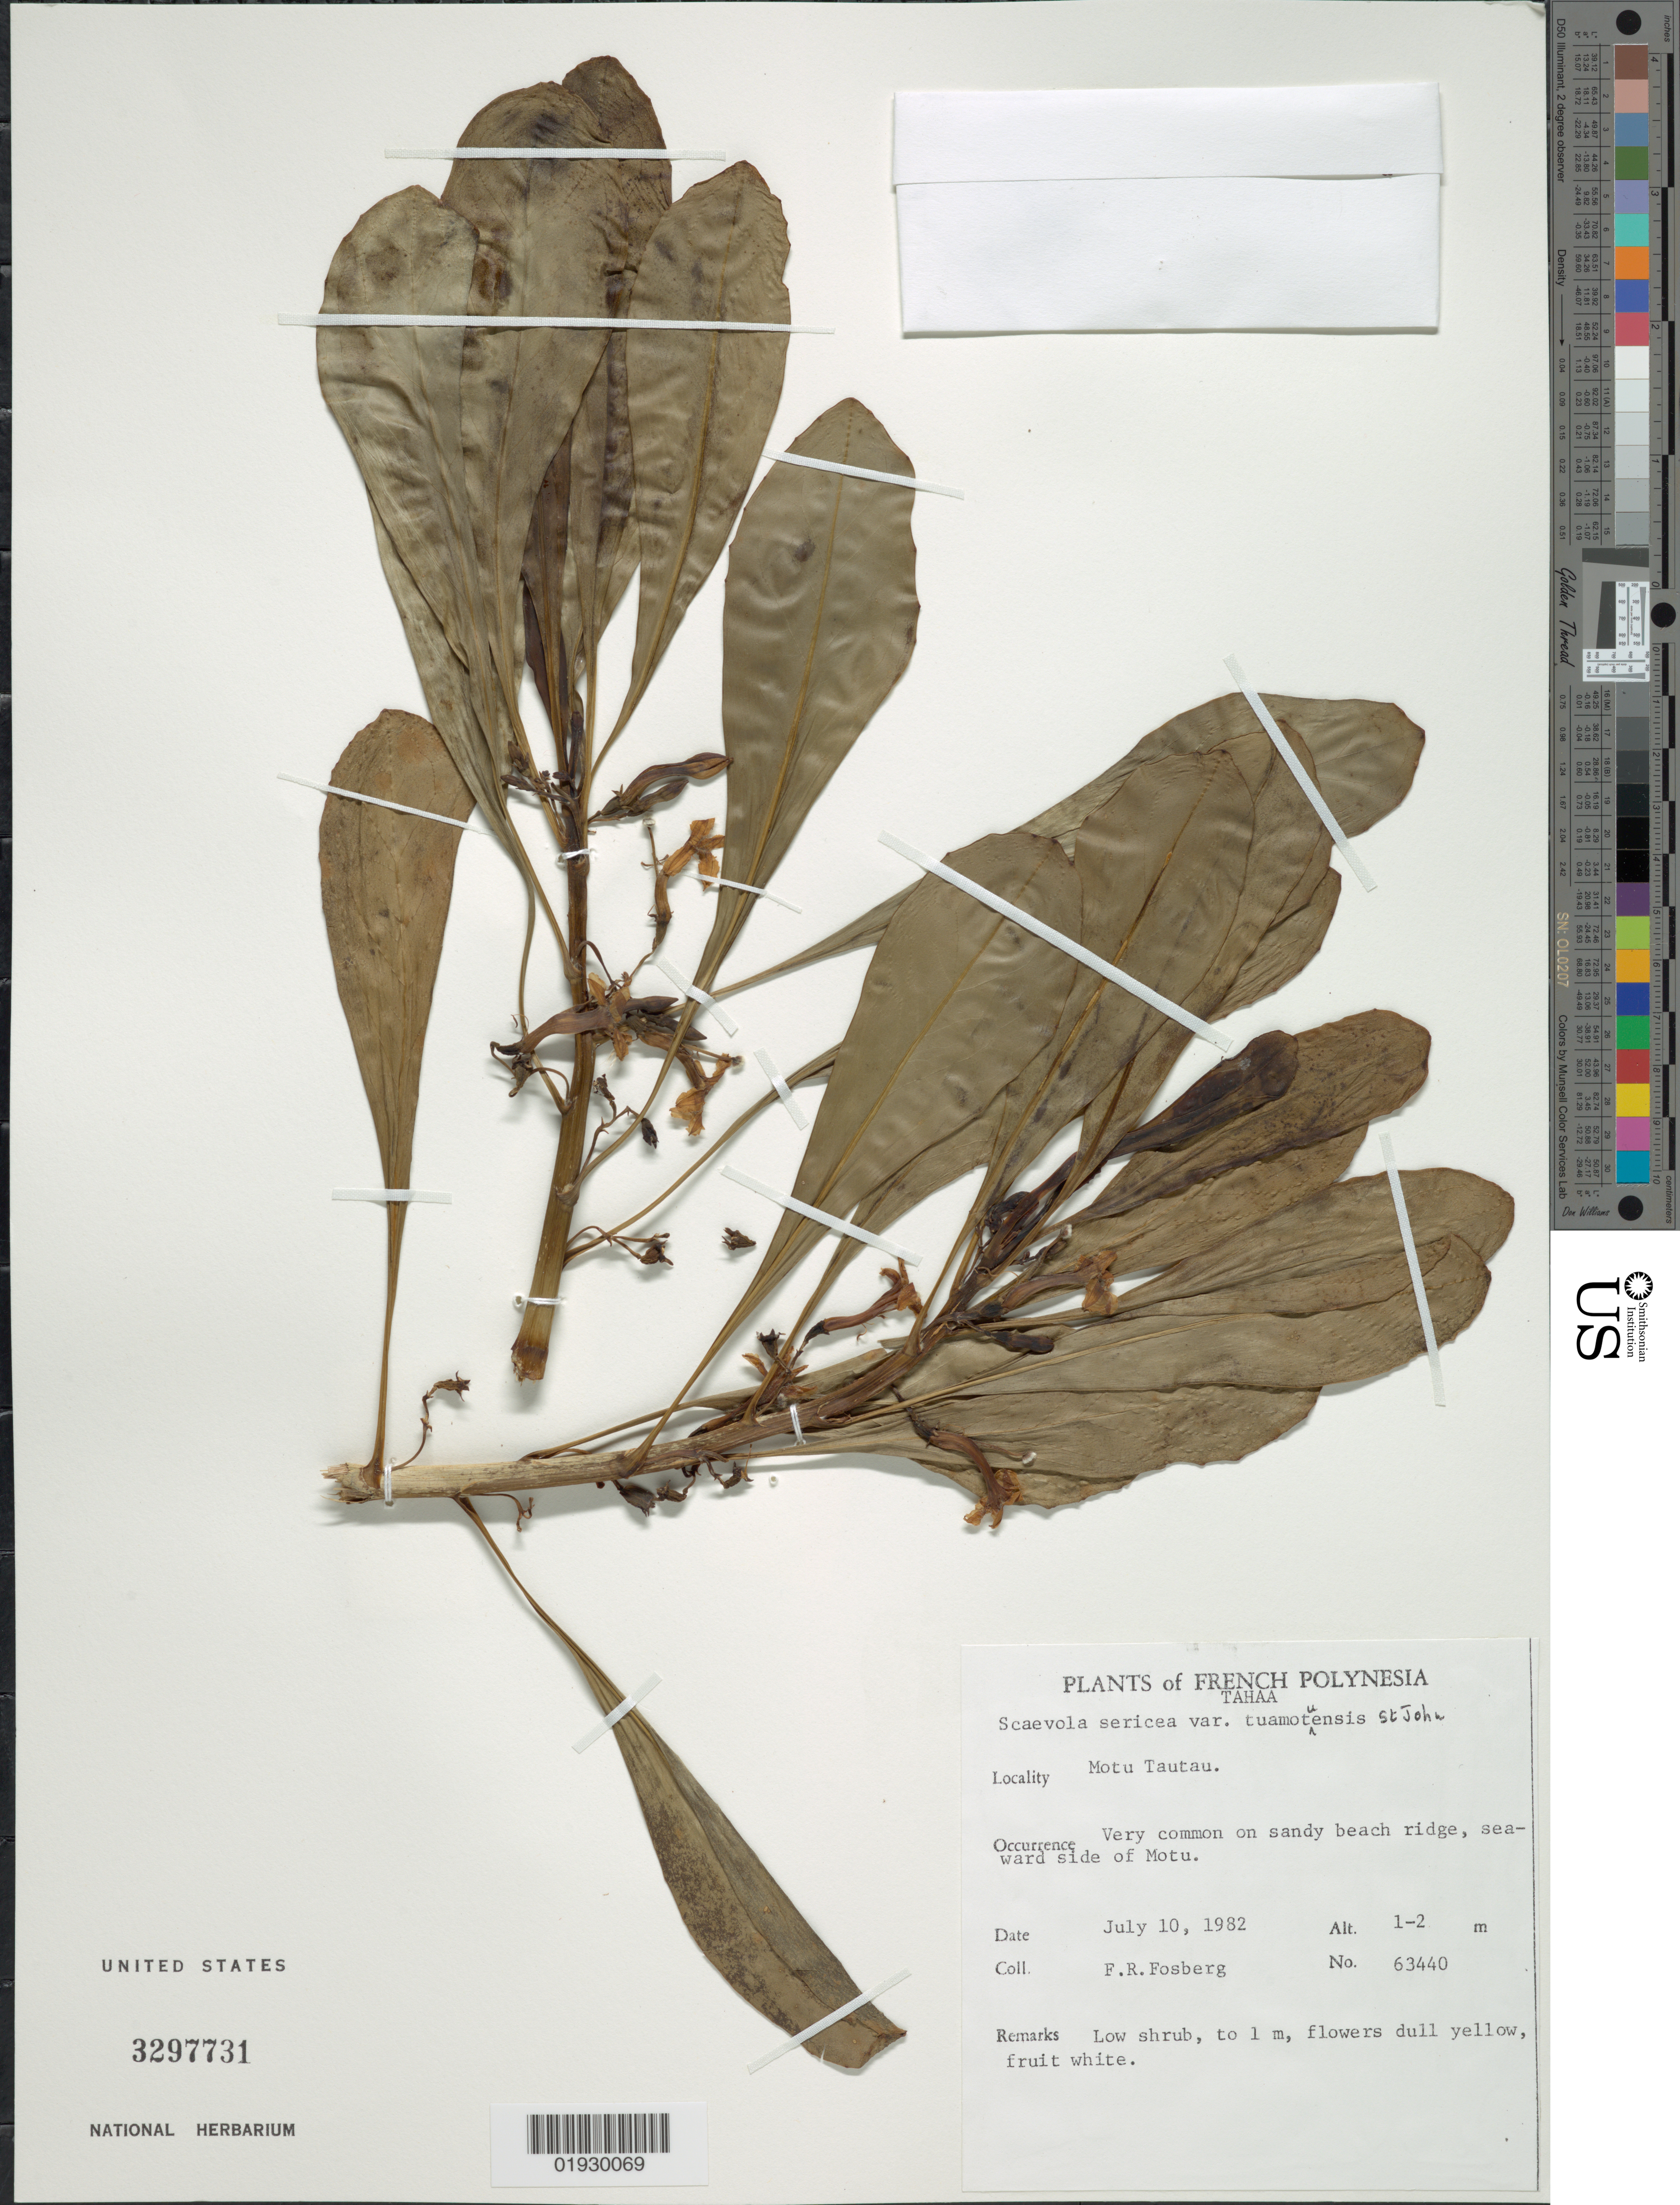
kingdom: Plantae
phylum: Tracheophyta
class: Magnoliopsida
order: Asterales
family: Goodeniaceae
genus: Scaevola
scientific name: Scaevola taccada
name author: (Gaertn.) Roxb.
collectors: F. R. Fosberg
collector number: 63440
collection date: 1982-07-10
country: French Polynesia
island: Tahaa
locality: Tahaa, Motu Tautau, seaward side of Motu.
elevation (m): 1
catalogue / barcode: US 3297731